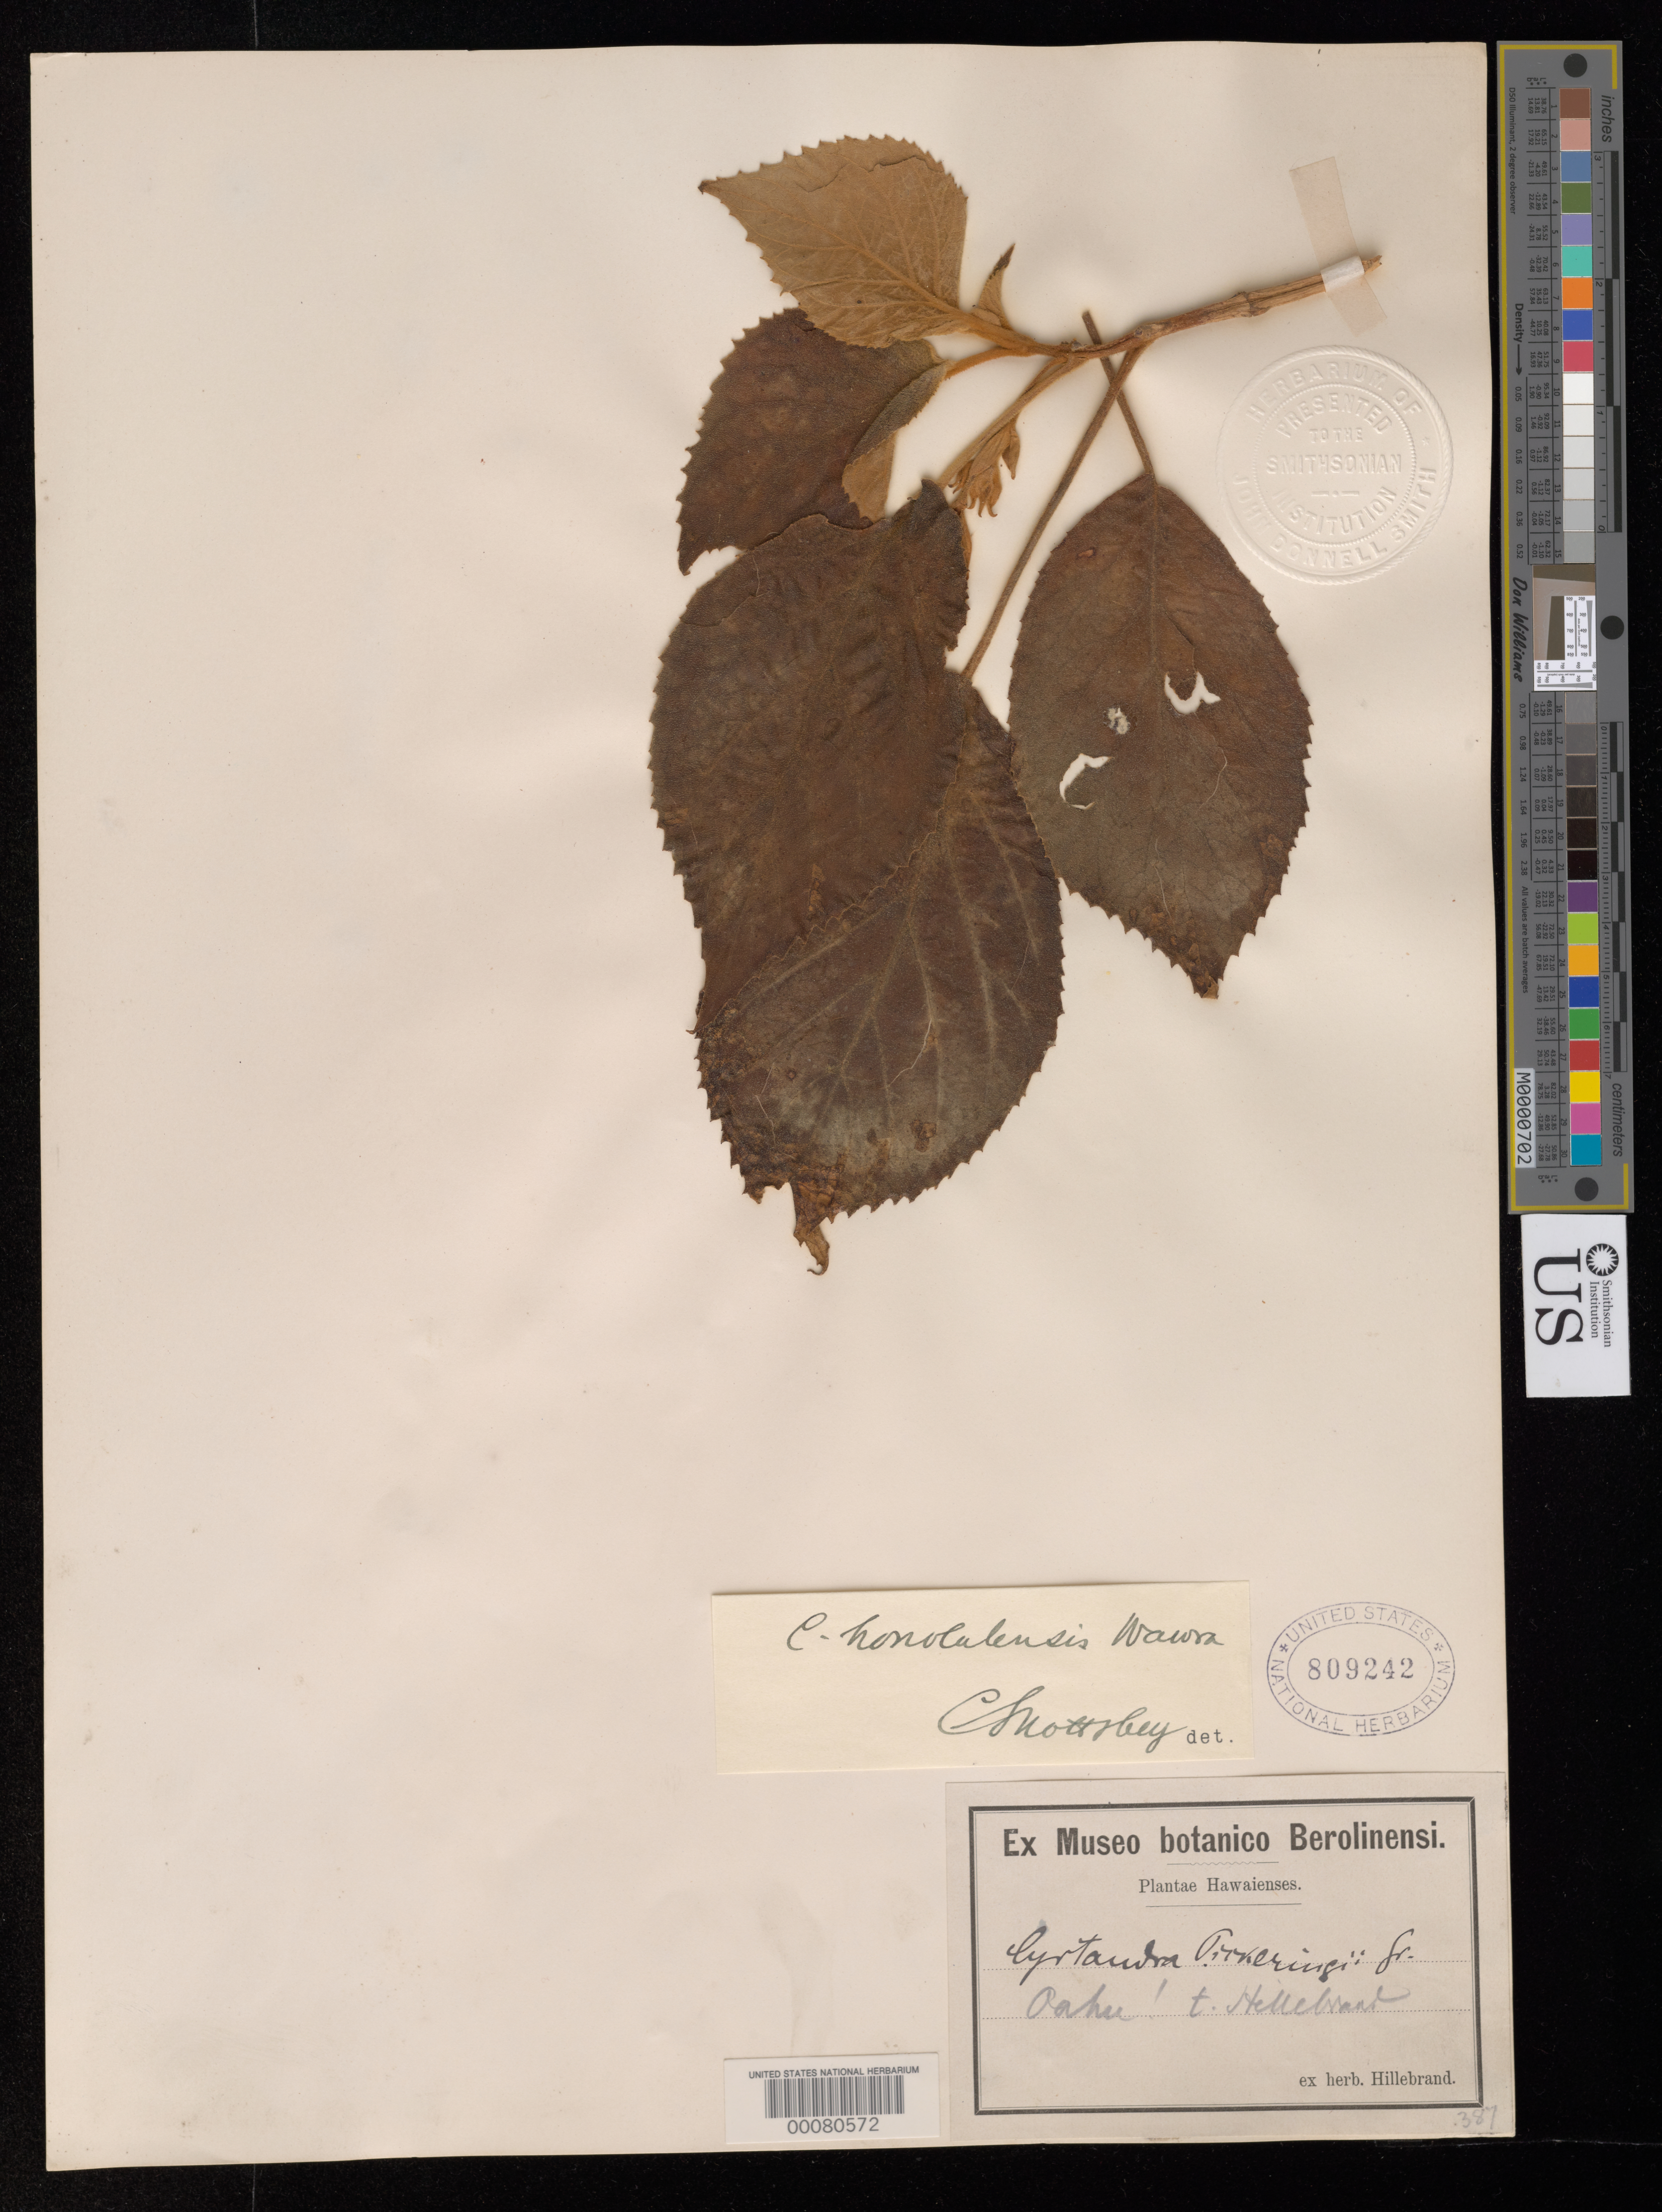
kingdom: Plantae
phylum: Tracheophyta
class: Magnoliopsida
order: Lamiales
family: Gesneriaceae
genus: Cyrtandra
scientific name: Cyrtandra honolulensis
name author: Wawra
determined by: Mottsbey, C.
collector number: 387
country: United States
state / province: Hawaii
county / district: Honolulu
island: Oahu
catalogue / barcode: US 809242